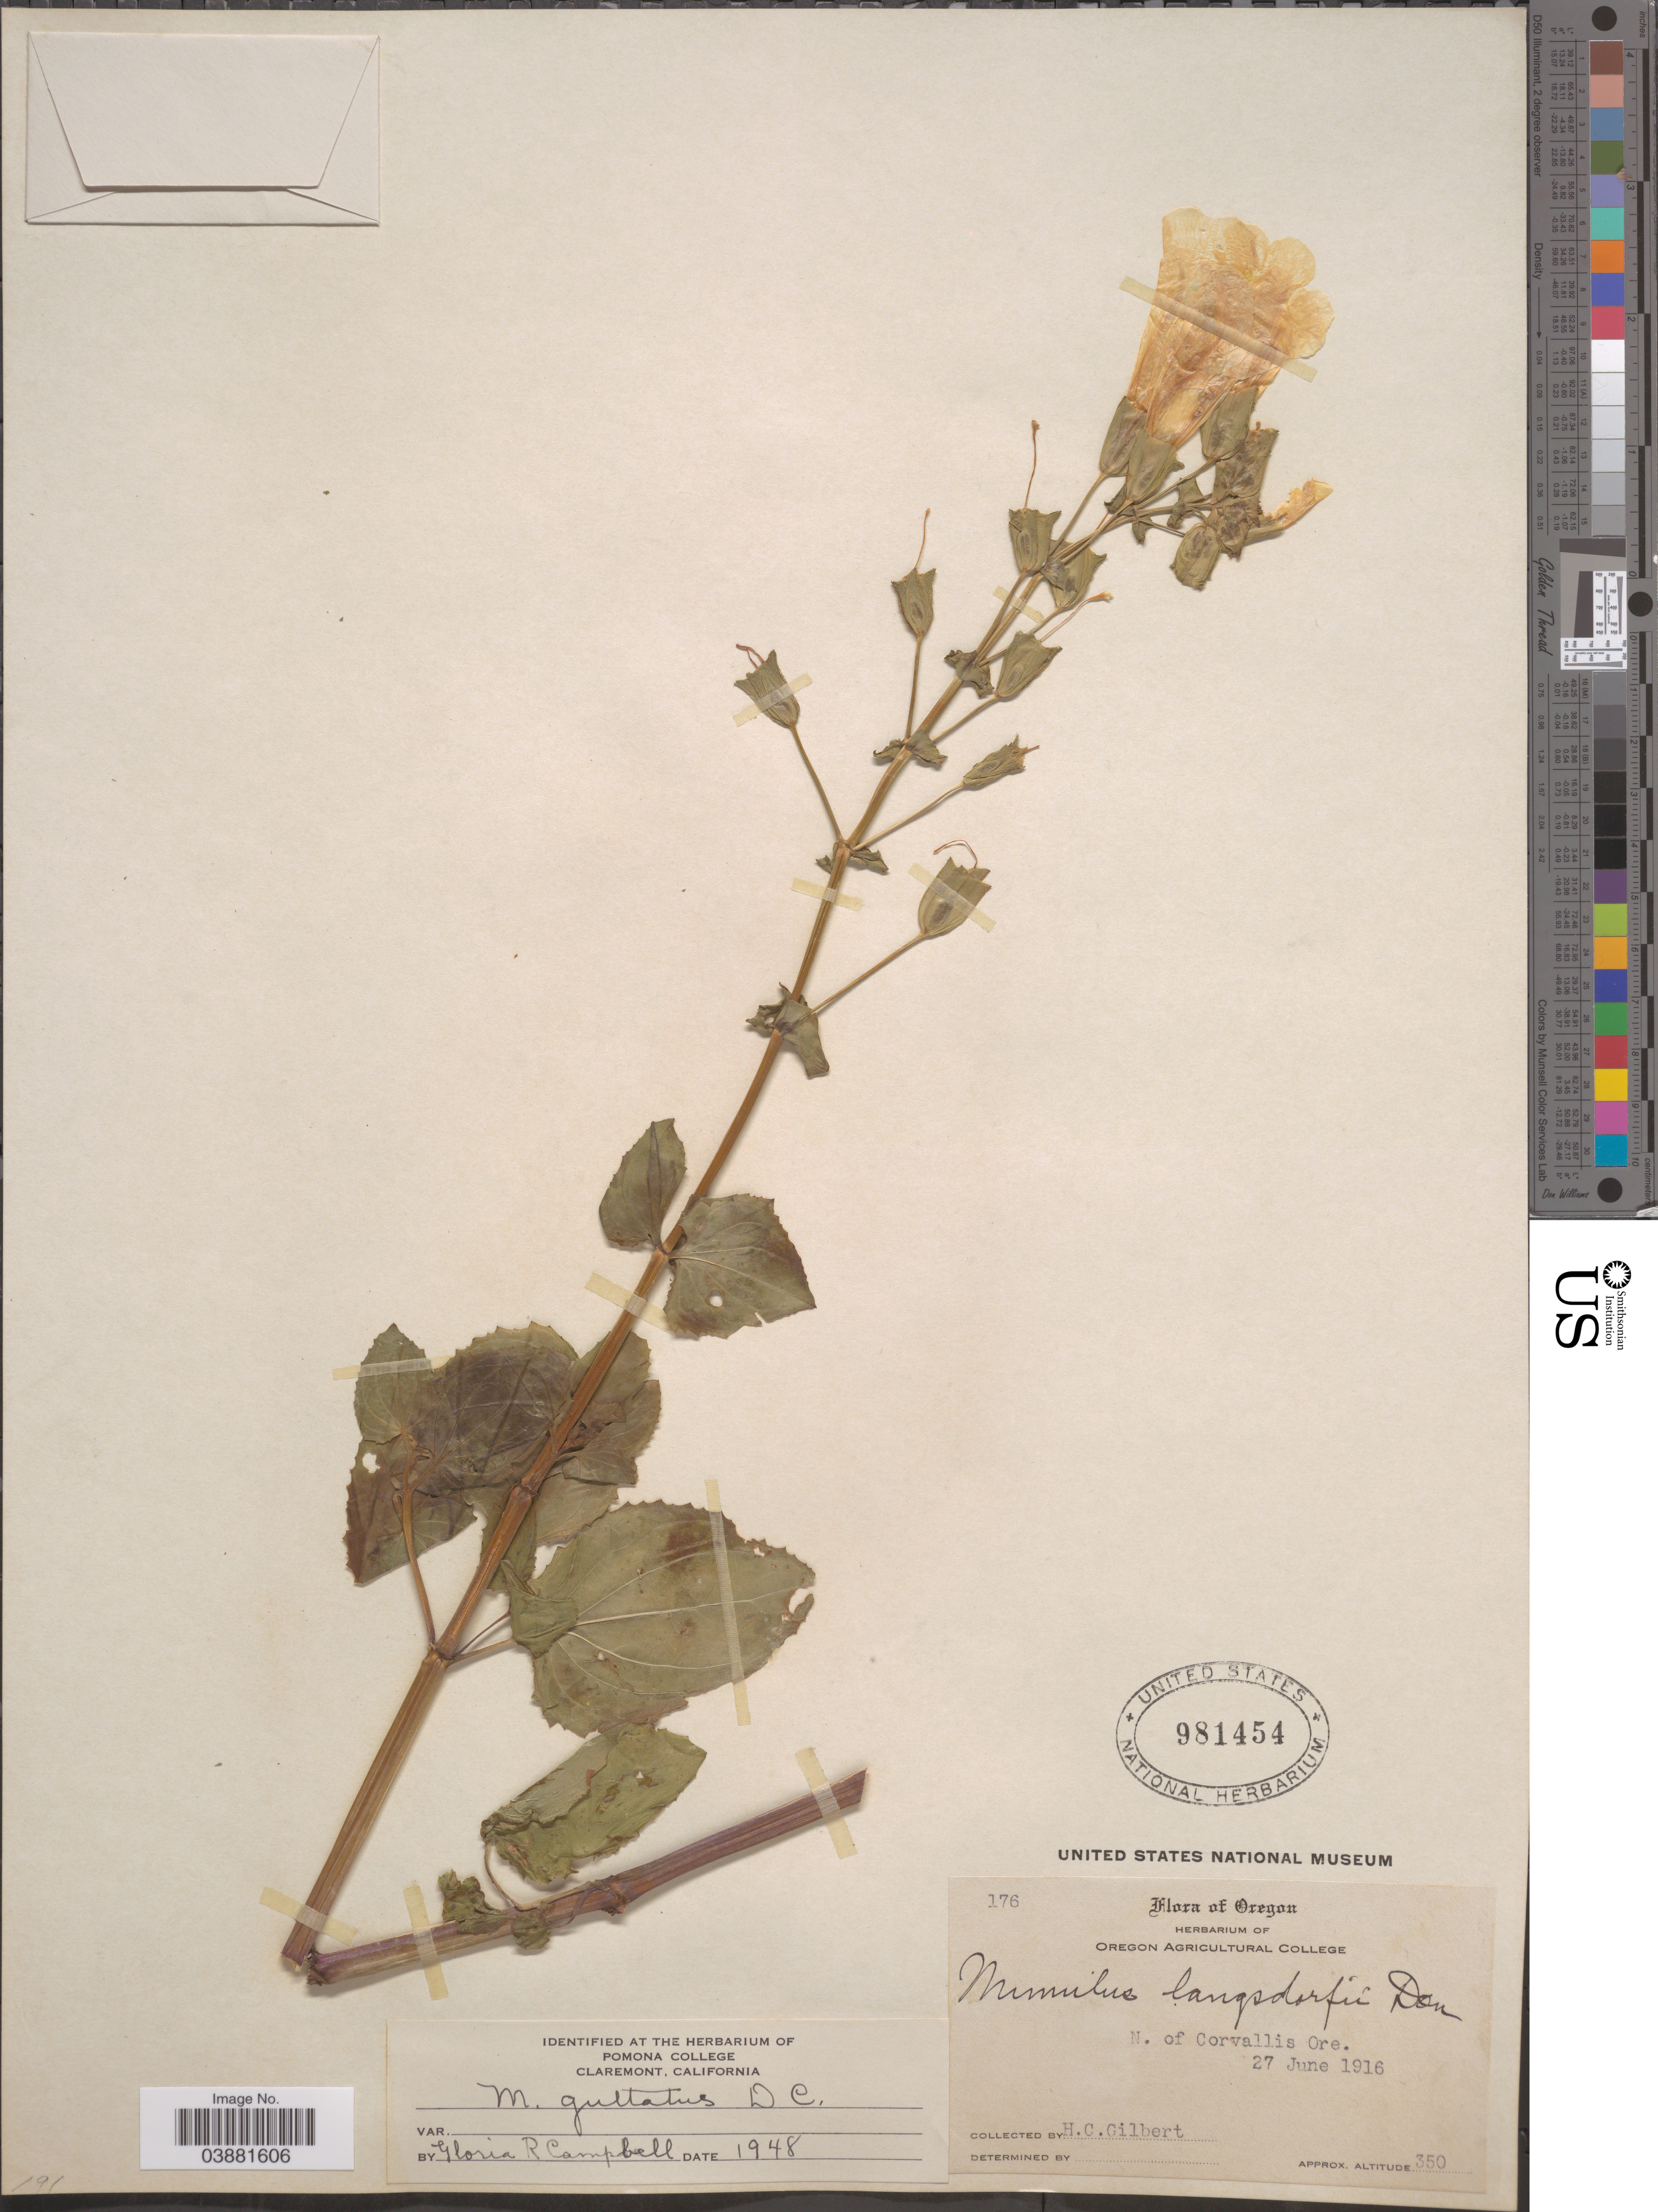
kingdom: Plantae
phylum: Tracheophyta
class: Magnoliopsida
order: Lamiales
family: Phrymaceae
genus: Mimulus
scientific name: Mimulus guttatus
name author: DC.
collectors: H. Gilbert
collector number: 176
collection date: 1916-06-27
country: United States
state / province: Oregon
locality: N. of Corvallis.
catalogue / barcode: US 981454